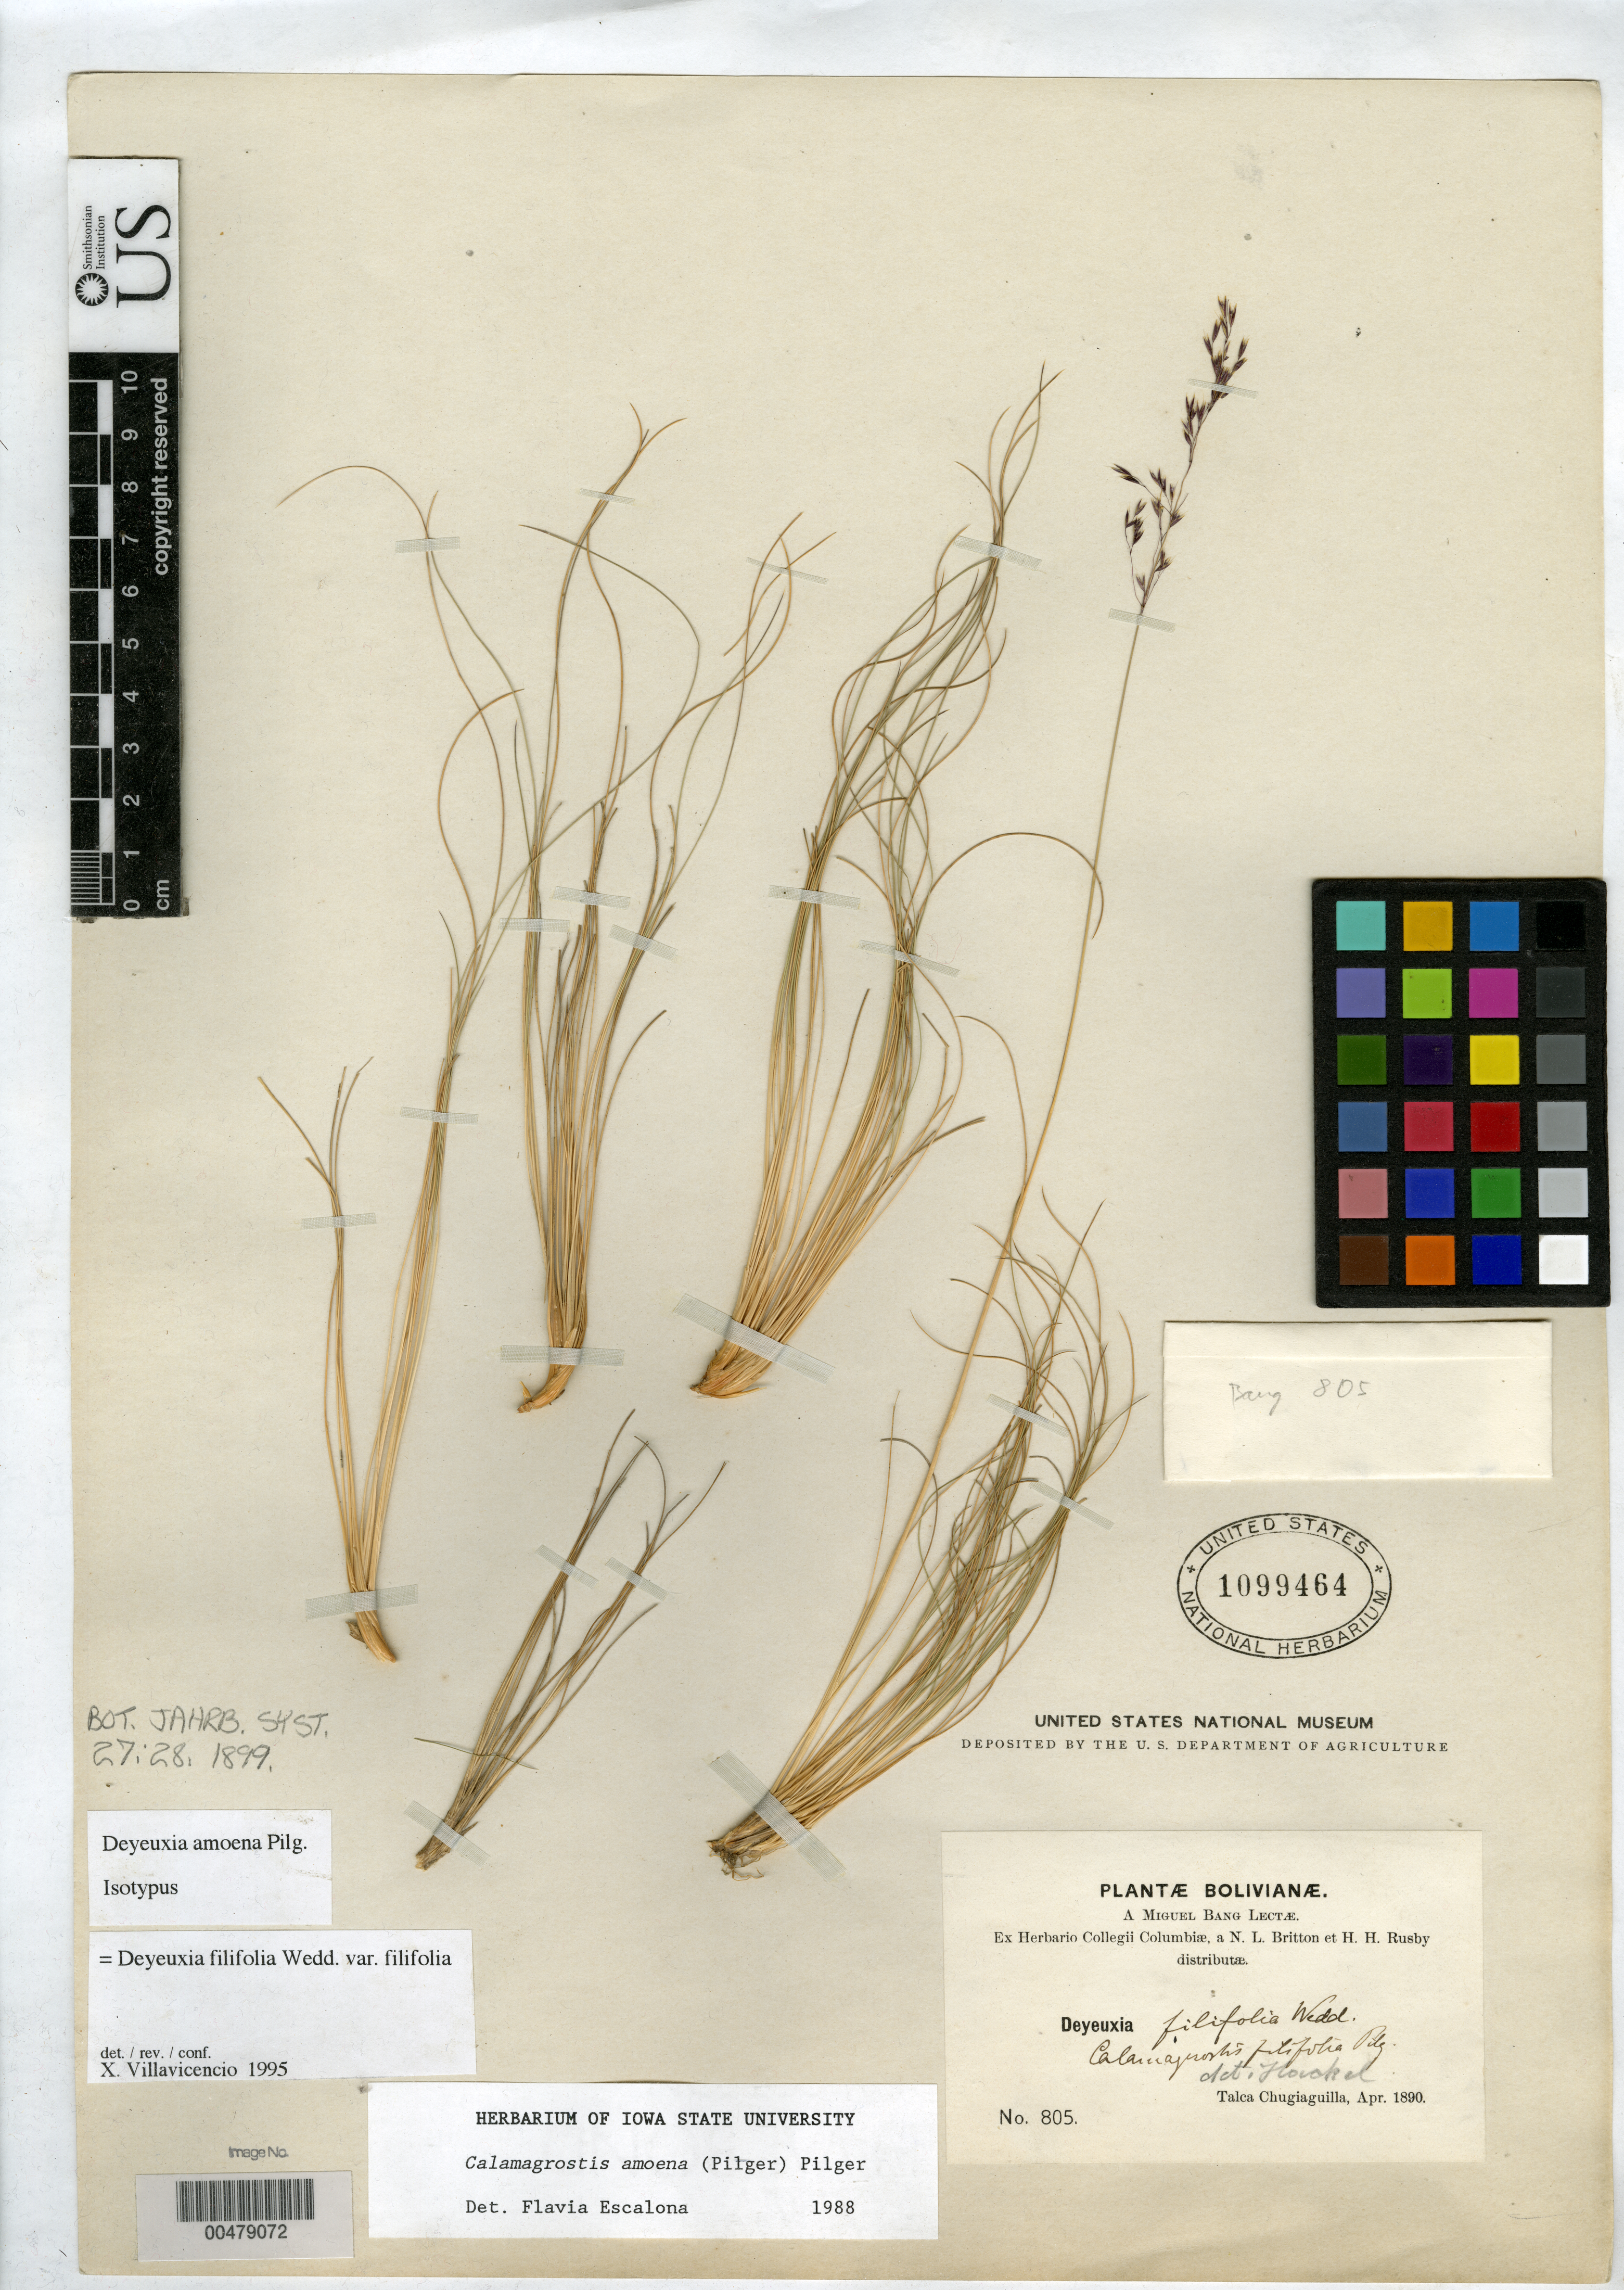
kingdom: Plantae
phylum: Tracheophyta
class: Liliopsida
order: Poales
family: Poaceae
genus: Deyeuxia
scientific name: Deyeuxia amoena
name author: Pilg.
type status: Isotype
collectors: M. Bang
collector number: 805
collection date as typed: Apr 1890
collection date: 1890-04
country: Bolivia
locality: Talca Chugiaguillo.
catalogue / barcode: US 1099464